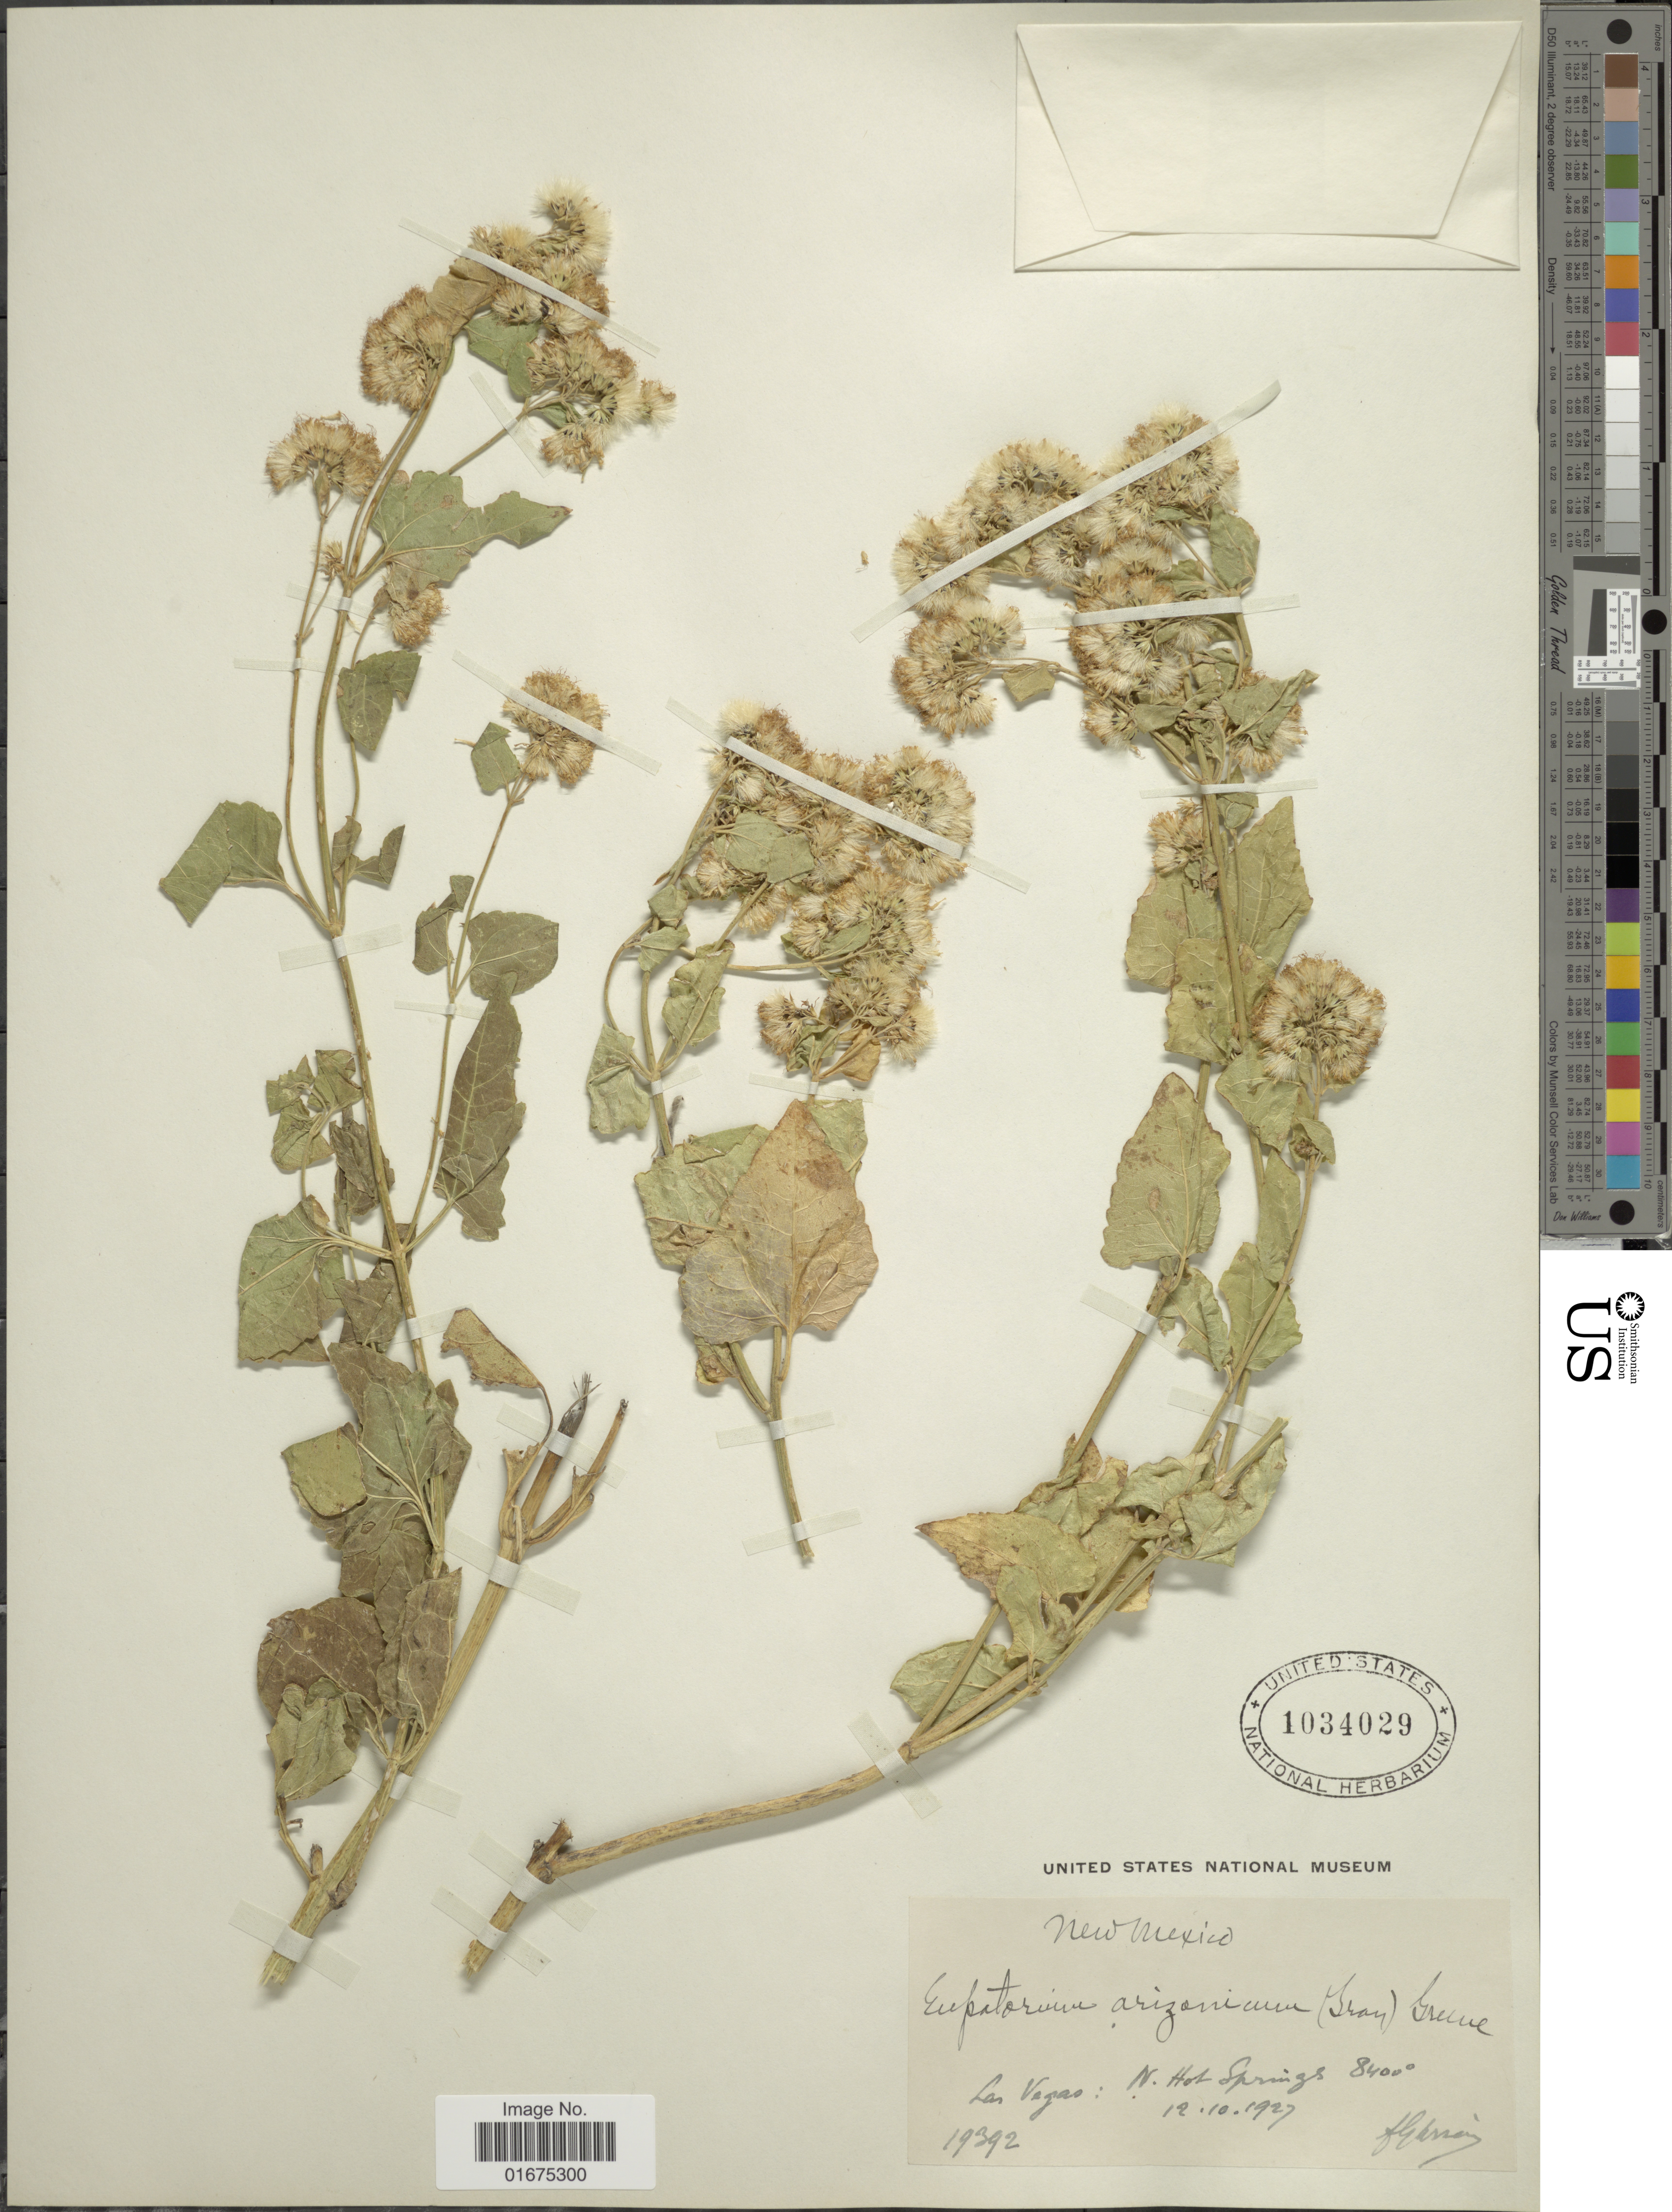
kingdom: Plantae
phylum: Tracheophyta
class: Magnoliopsida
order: Asterales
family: Asteraceae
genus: Ageratina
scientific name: Ageratina herbacea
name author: (A. Gray) R.M. King & H. Rob.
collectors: Bro. G. Arsène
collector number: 19392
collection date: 1927-10-12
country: United States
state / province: New Mexico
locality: Las Vegas: N. Hot Springs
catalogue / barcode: US 1034029